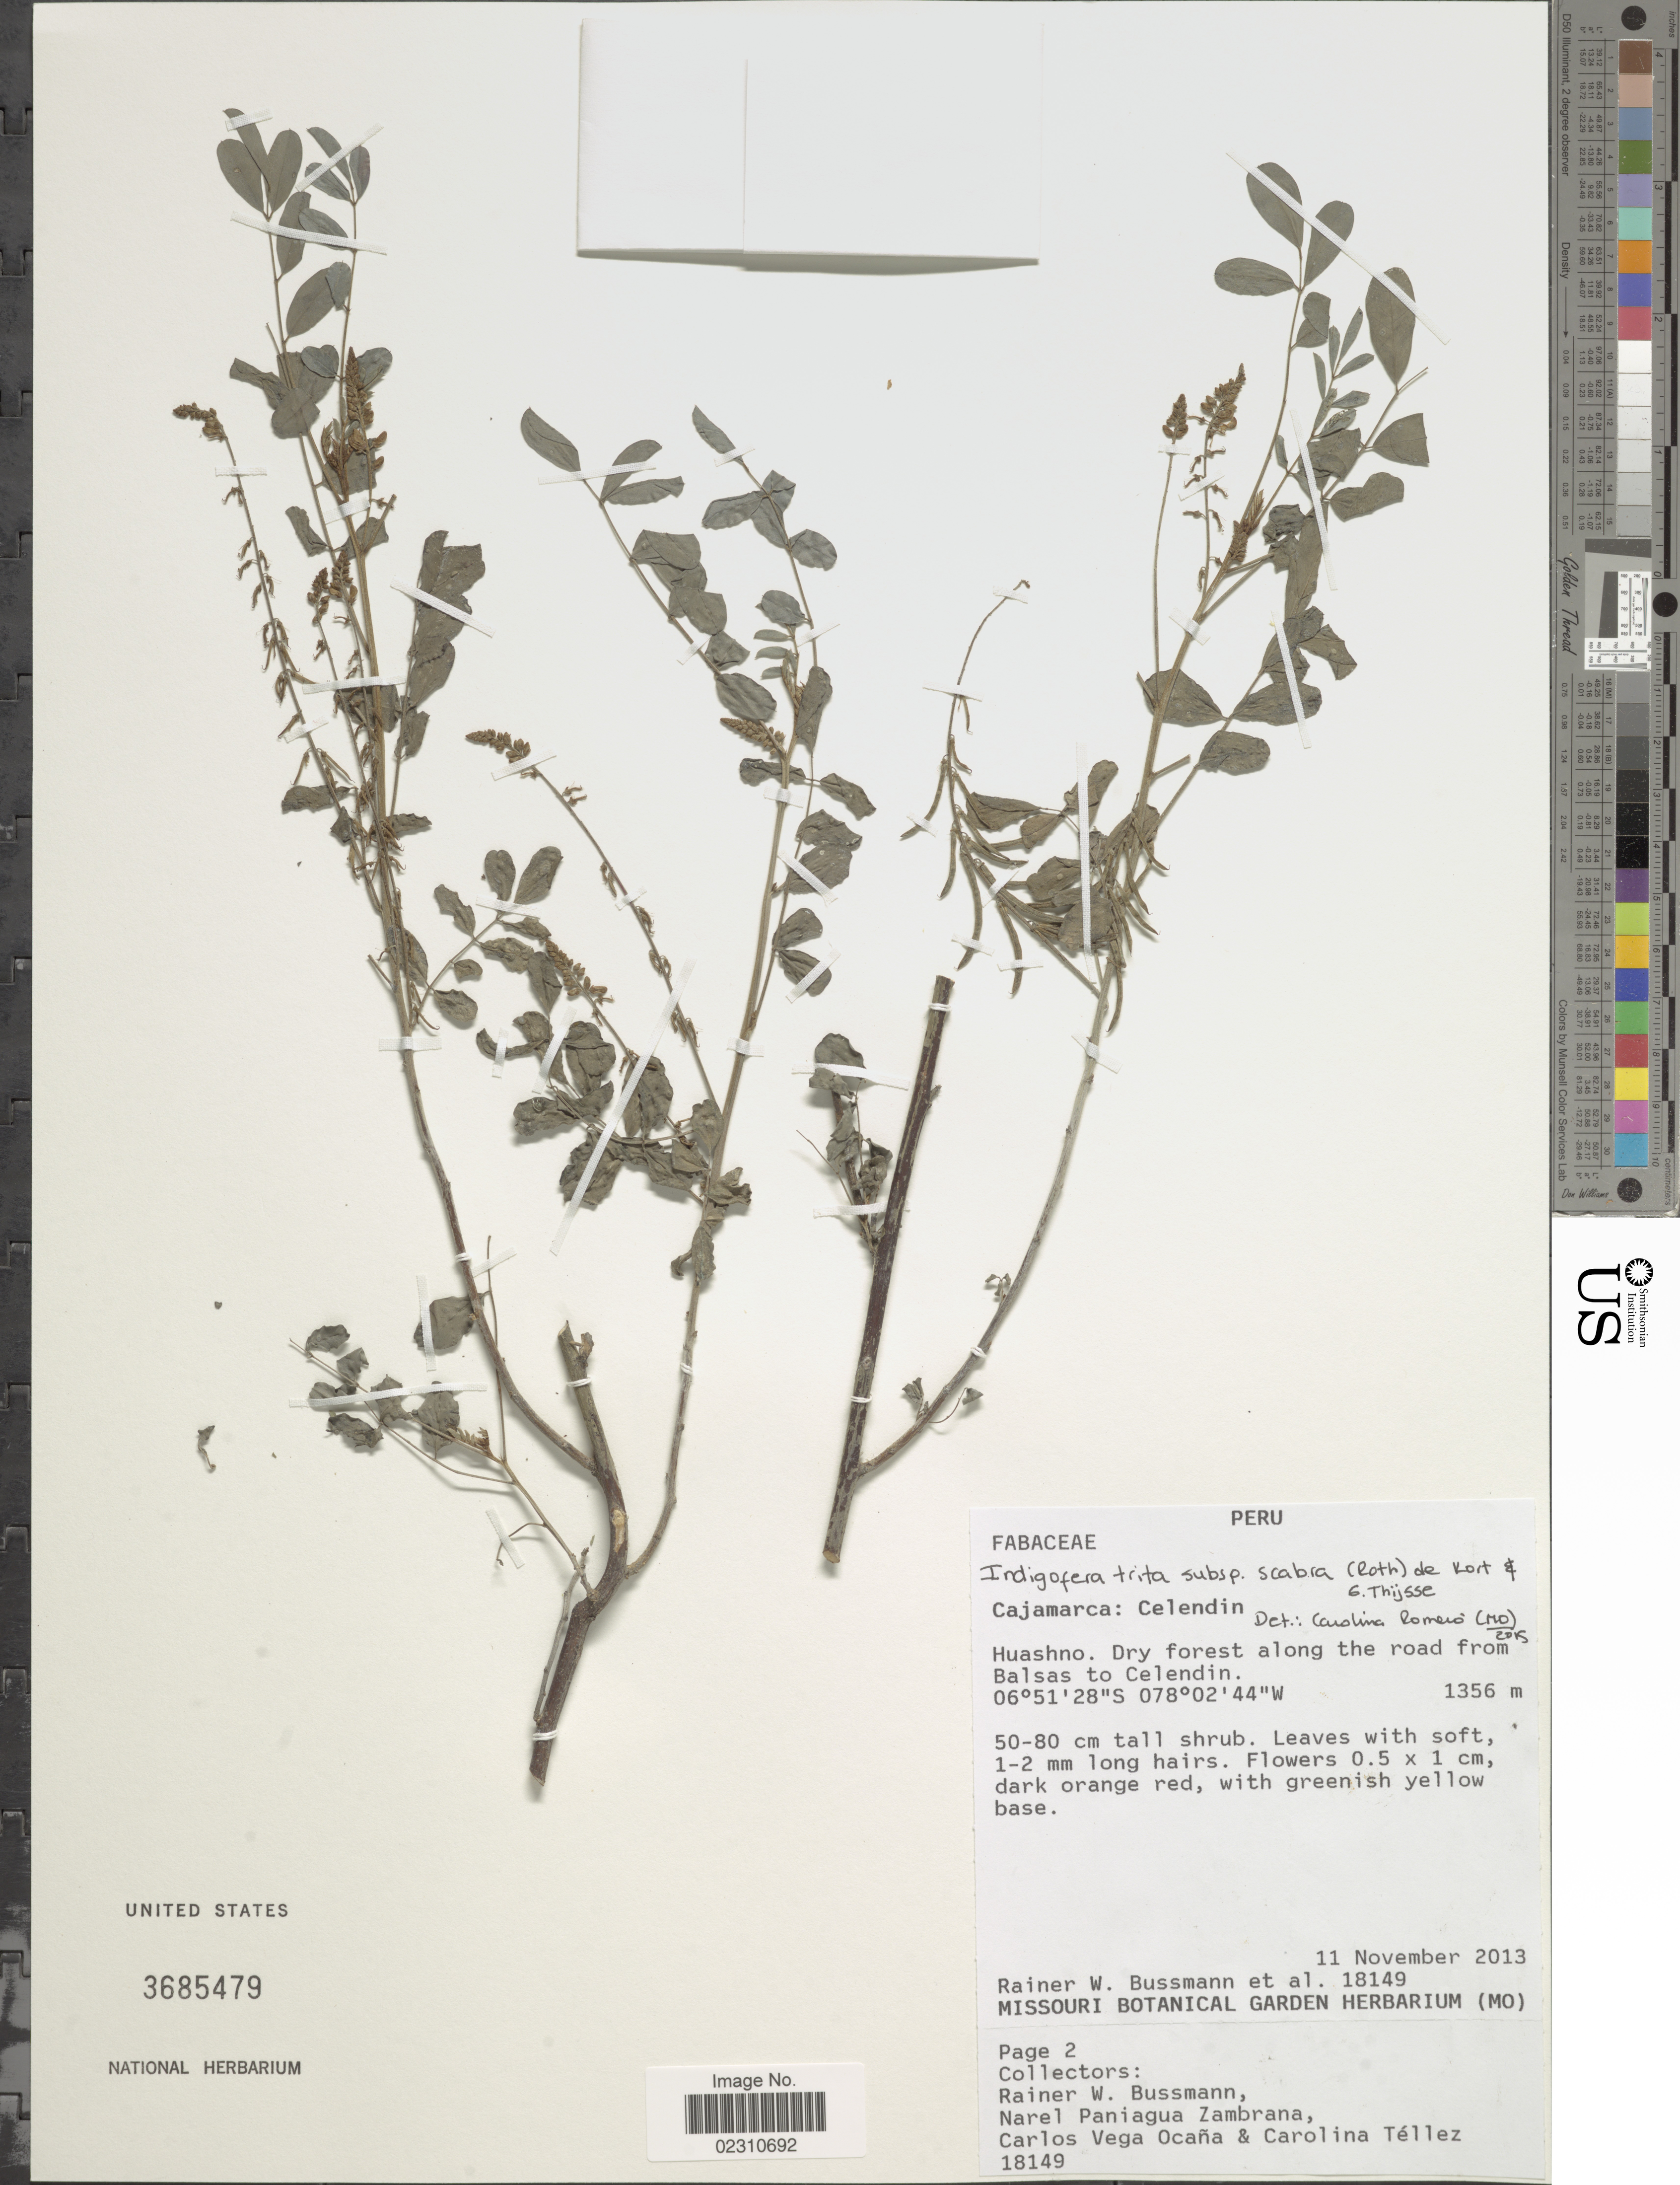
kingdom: Plantae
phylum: Tracheophyta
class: Magnoliopsida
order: Fabales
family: Fabaceae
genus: Indigofera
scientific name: Indigofera trita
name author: L. f.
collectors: R. W. Bussmann, N. Paniagua Zambrana, C. Vega Ocaña & C. Téllez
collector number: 18149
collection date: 2013-11-11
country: Peru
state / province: Cajamarca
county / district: Celendín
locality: Huashno. Dry forest along the road from Balsas to Celendin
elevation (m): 1356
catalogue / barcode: US 3685479